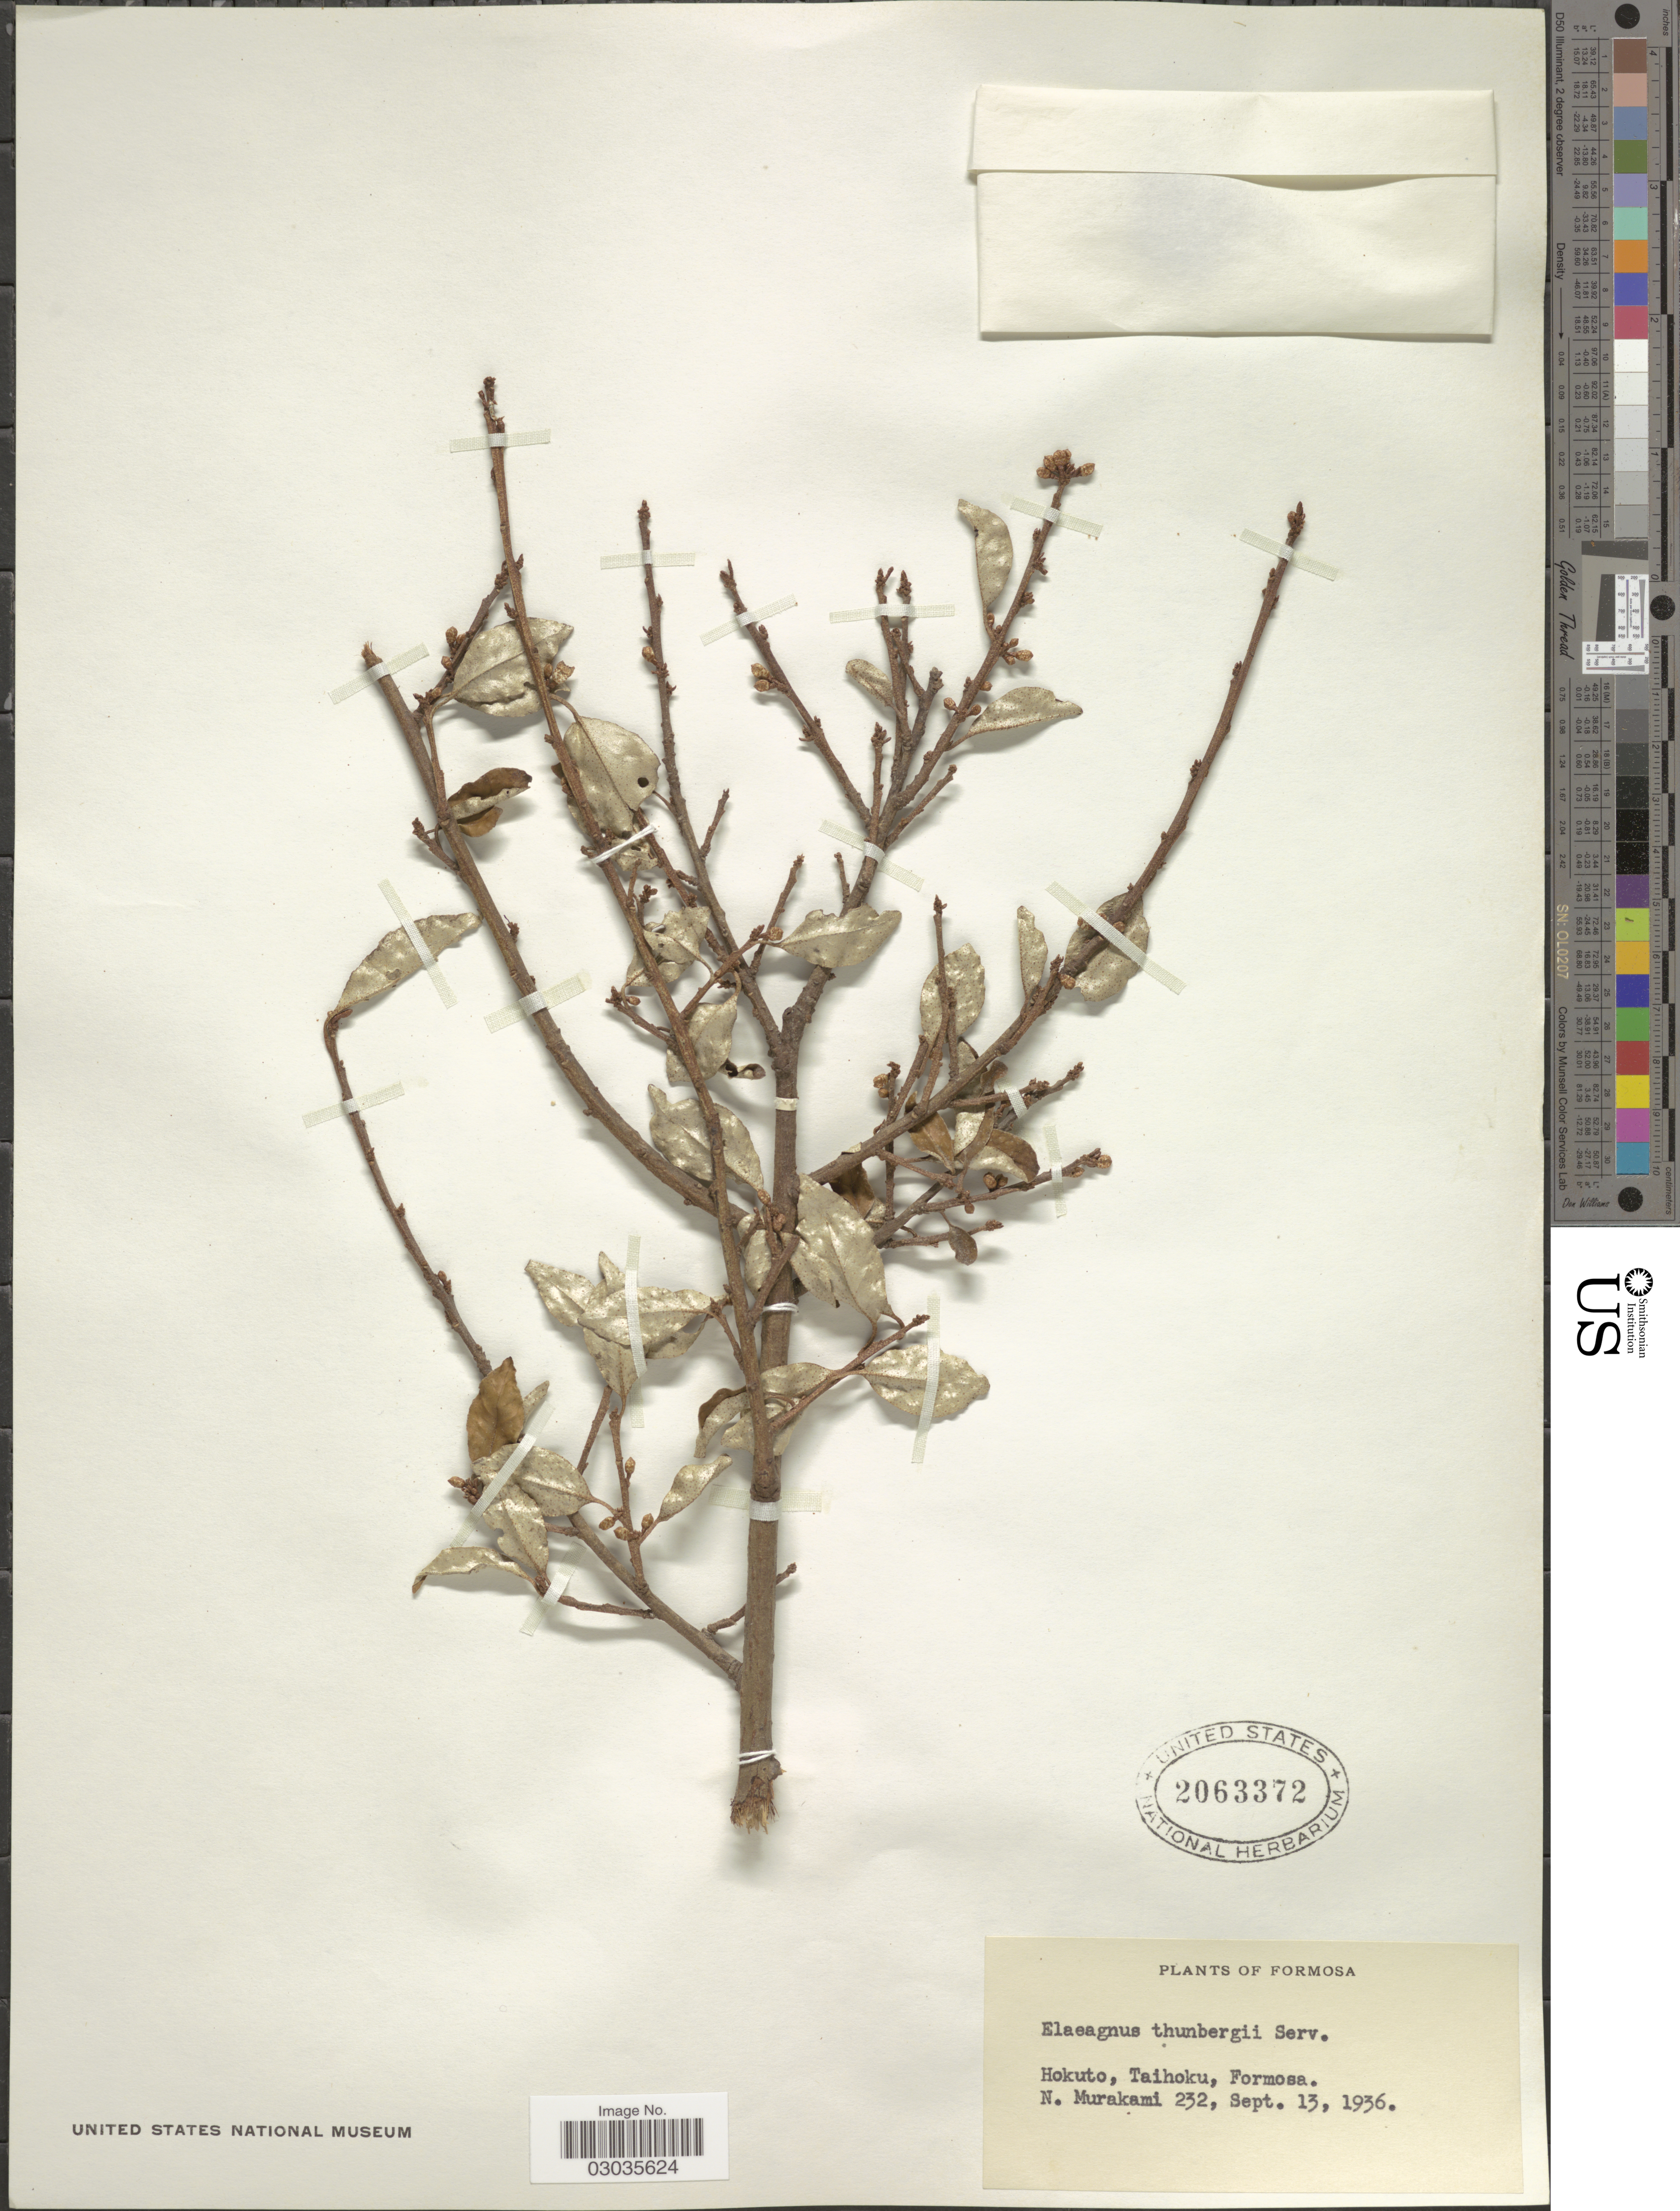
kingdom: Plantae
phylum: Tracheophyta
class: Magnoliopsida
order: Rosales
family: Elaeagnaceae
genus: Elaeagnus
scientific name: Elaeagnus thunbergii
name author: Servettaz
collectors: N. Murakami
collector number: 232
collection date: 1936-09-13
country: Taiwan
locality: Formosa. Hokuto, Taihoku.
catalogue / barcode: US 2063372